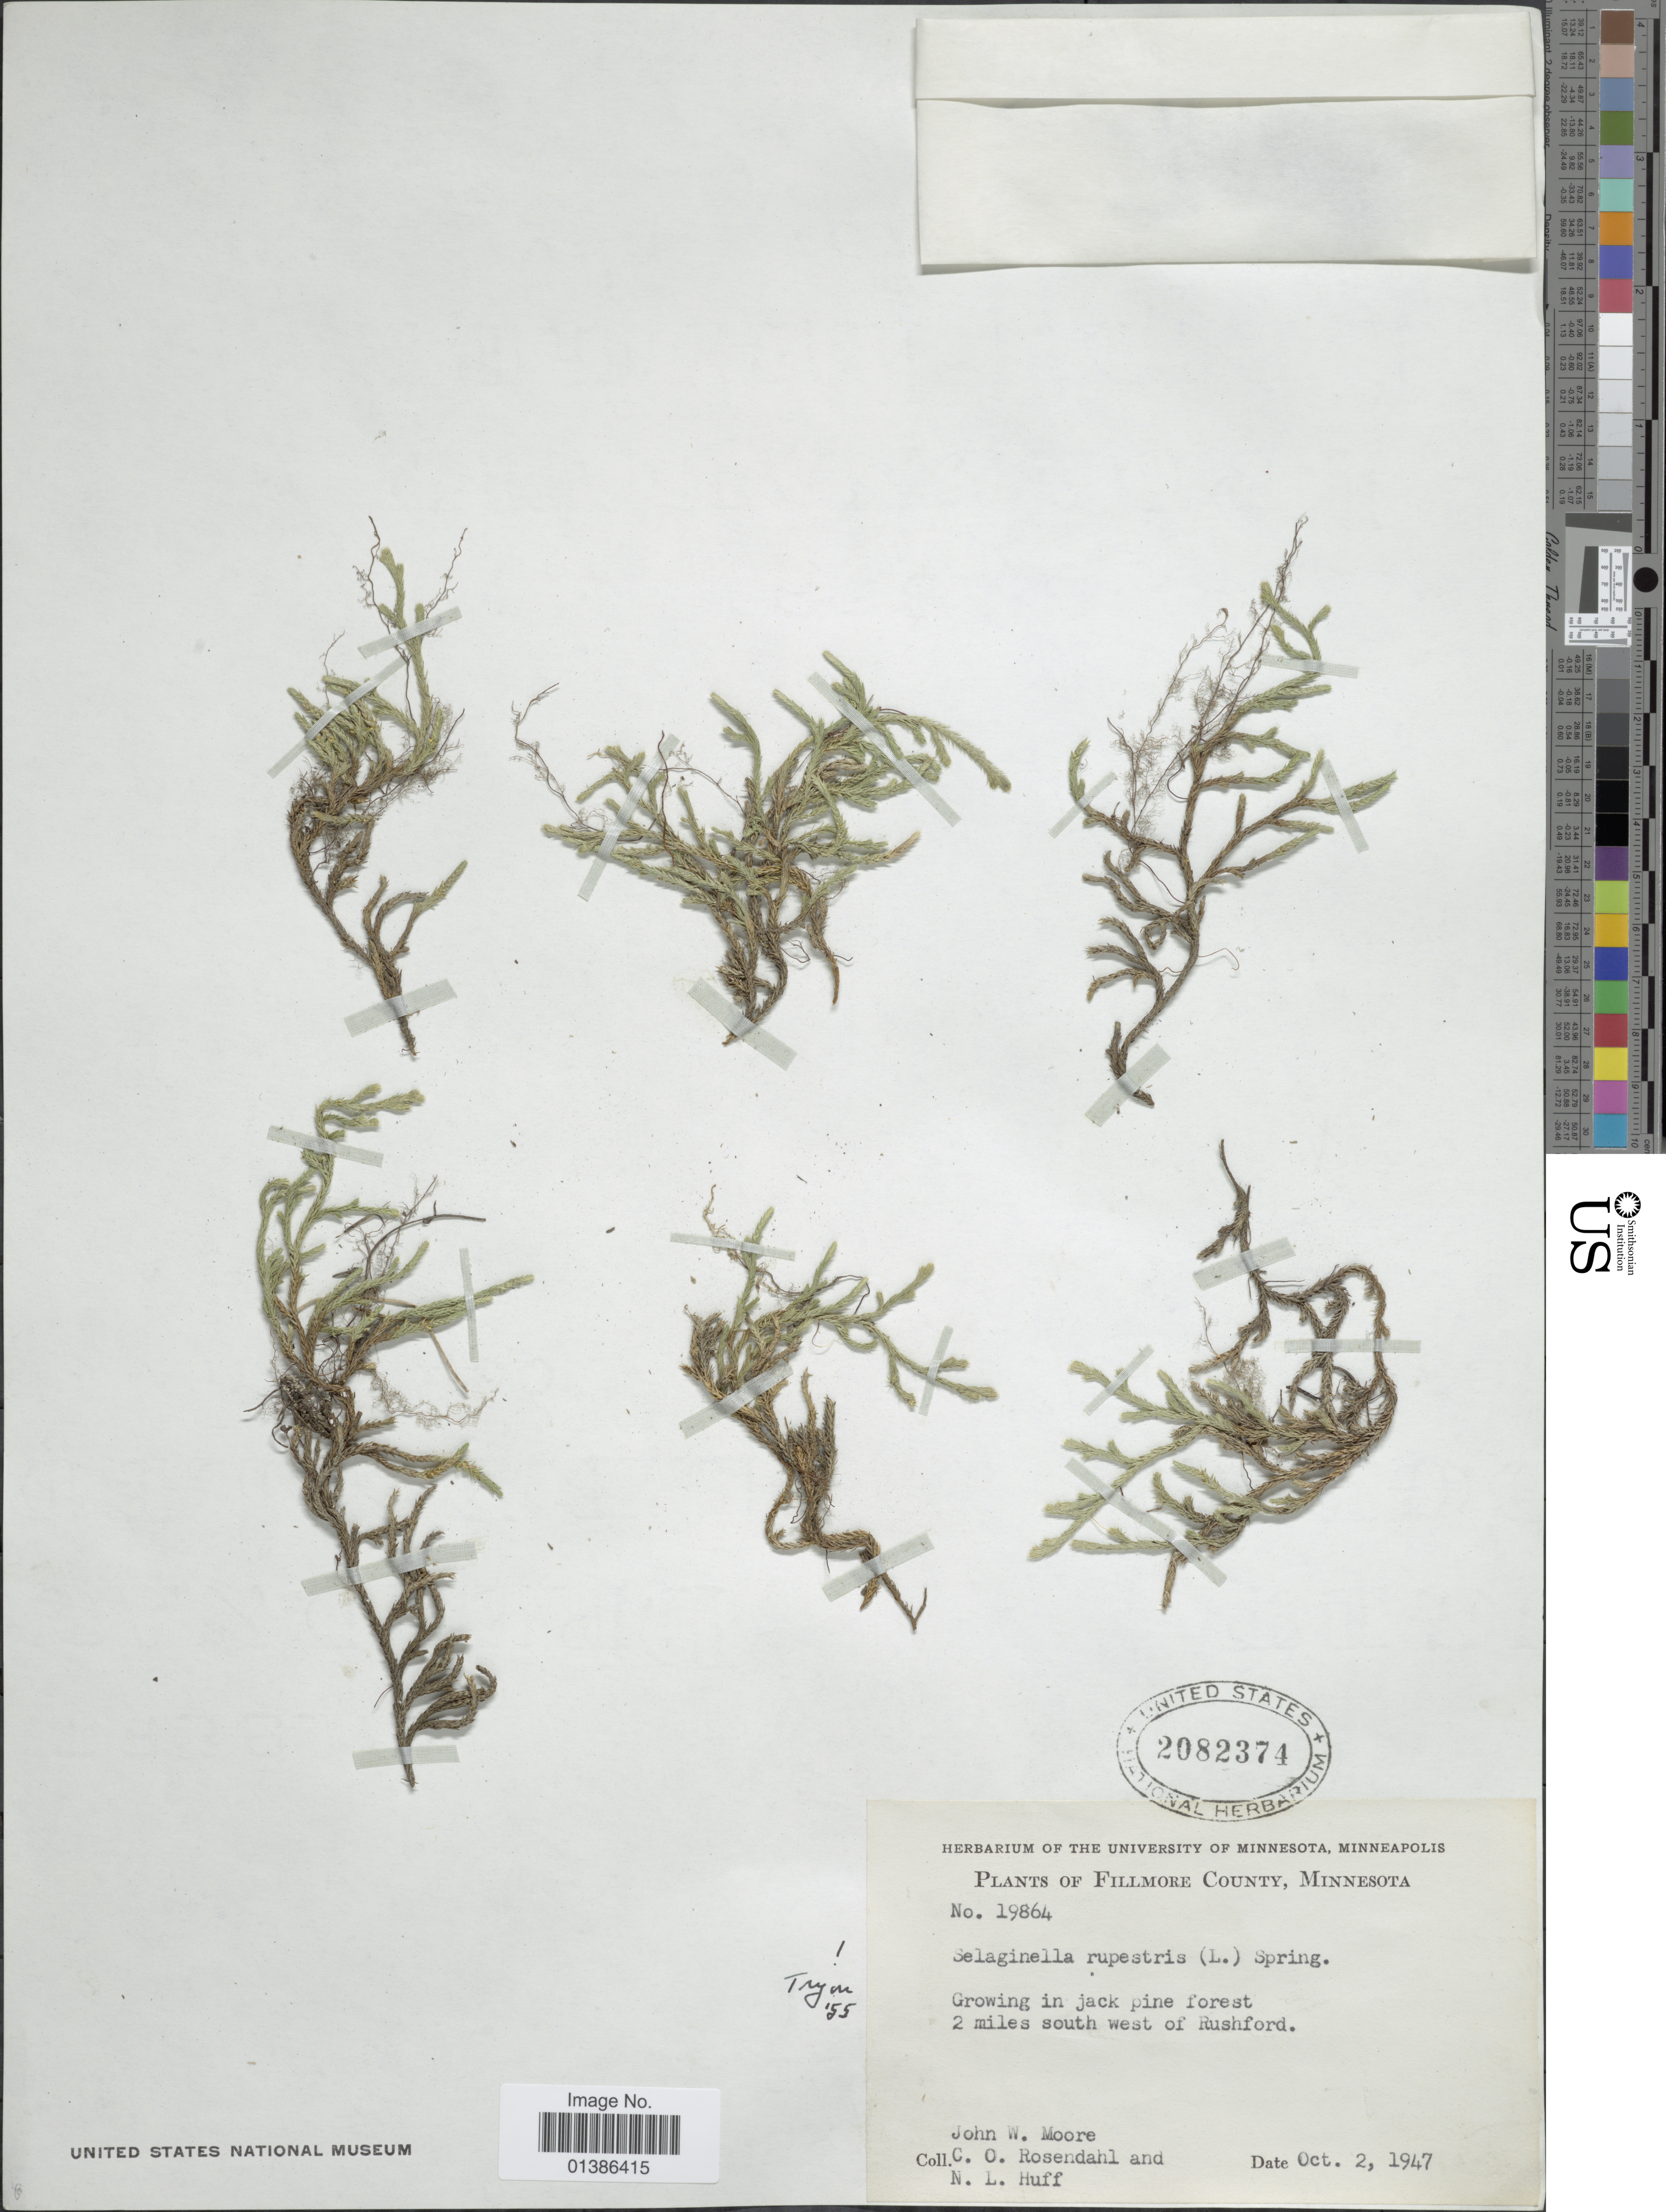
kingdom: Plantae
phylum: Tracheophyta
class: Lycopodiopsida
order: Selaginellales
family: Selaginellaceae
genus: Selaginella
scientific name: Selaginella rupestris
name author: (L.) Spring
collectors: J. Moore, C. O. Rosendahl & N. Huff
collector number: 19864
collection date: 1947-10-02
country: United States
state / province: Minnesota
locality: Fillmore County. Growing in jack pine forest 2 miles south west of Rushford.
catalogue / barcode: US 2082374